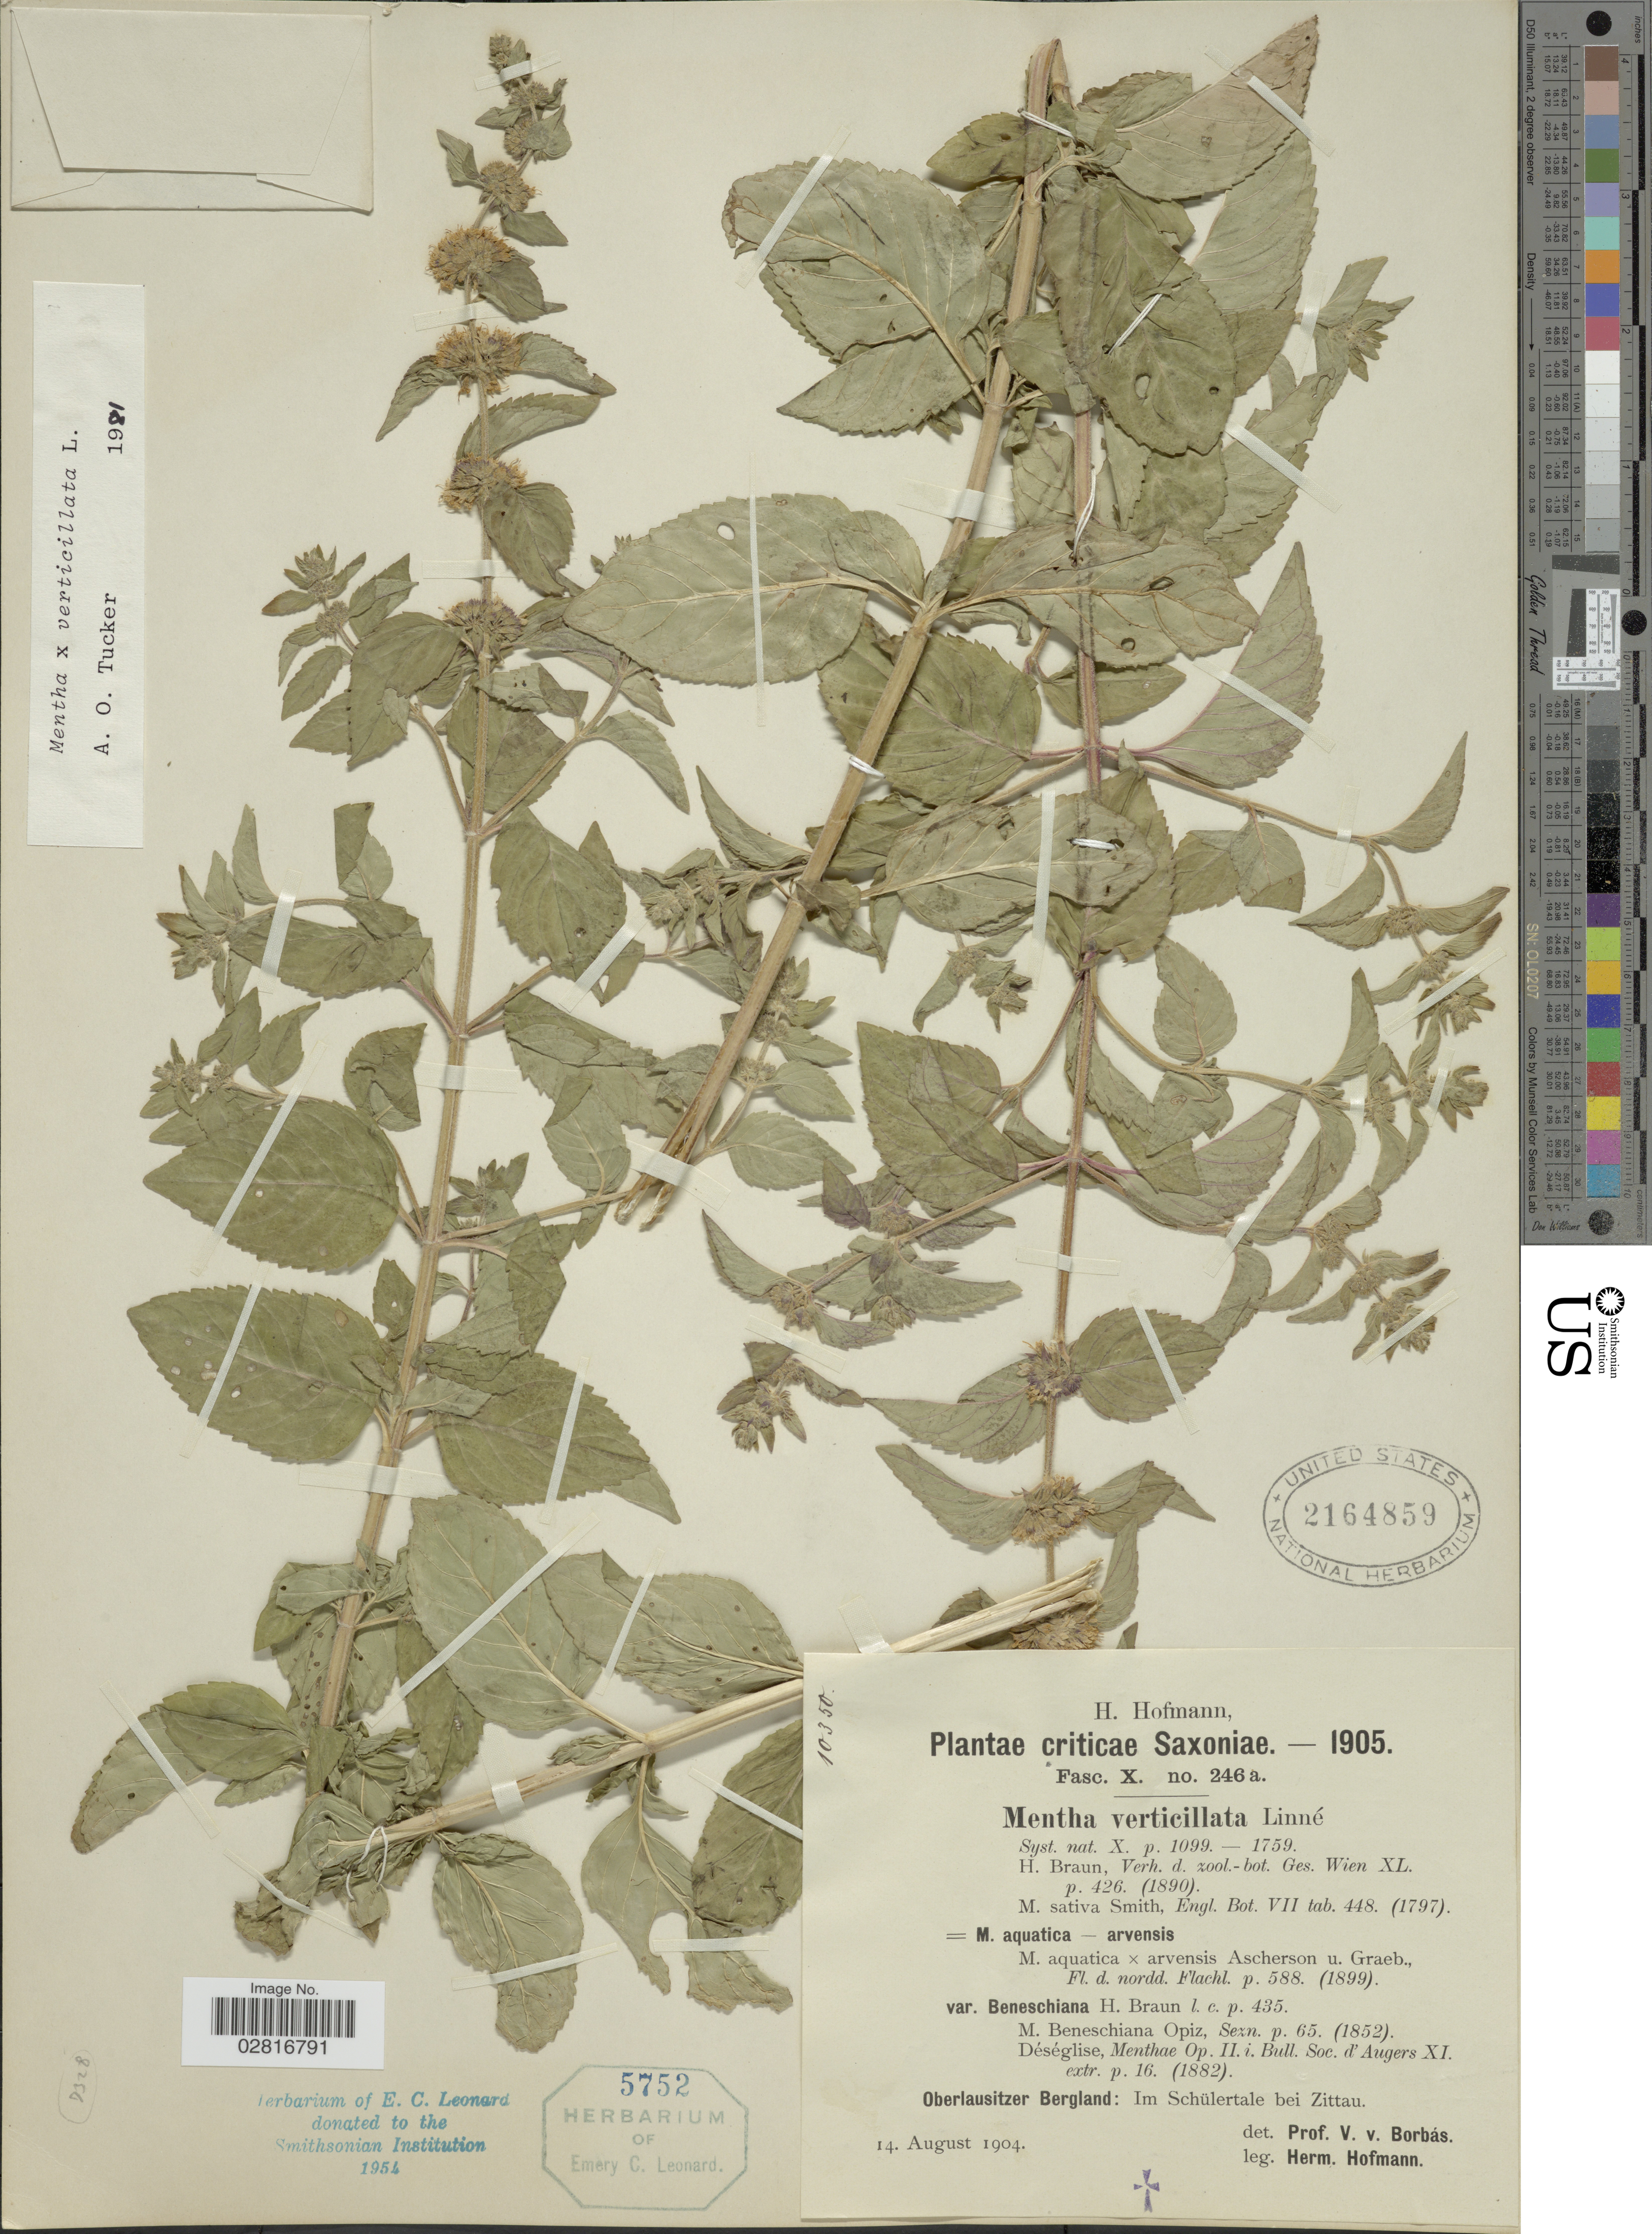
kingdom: Plantae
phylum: Tracheophyta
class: Magnoliopsida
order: Lamiales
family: Lamiaceae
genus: Mentha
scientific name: Mentha x verticillata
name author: L.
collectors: H. Hofmann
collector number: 246a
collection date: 1904-08-14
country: Germany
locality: Criticae Saxoniae, Oberlausitzer Bergland: Im Schülertale bei Zittau.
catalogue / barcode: US 2164859